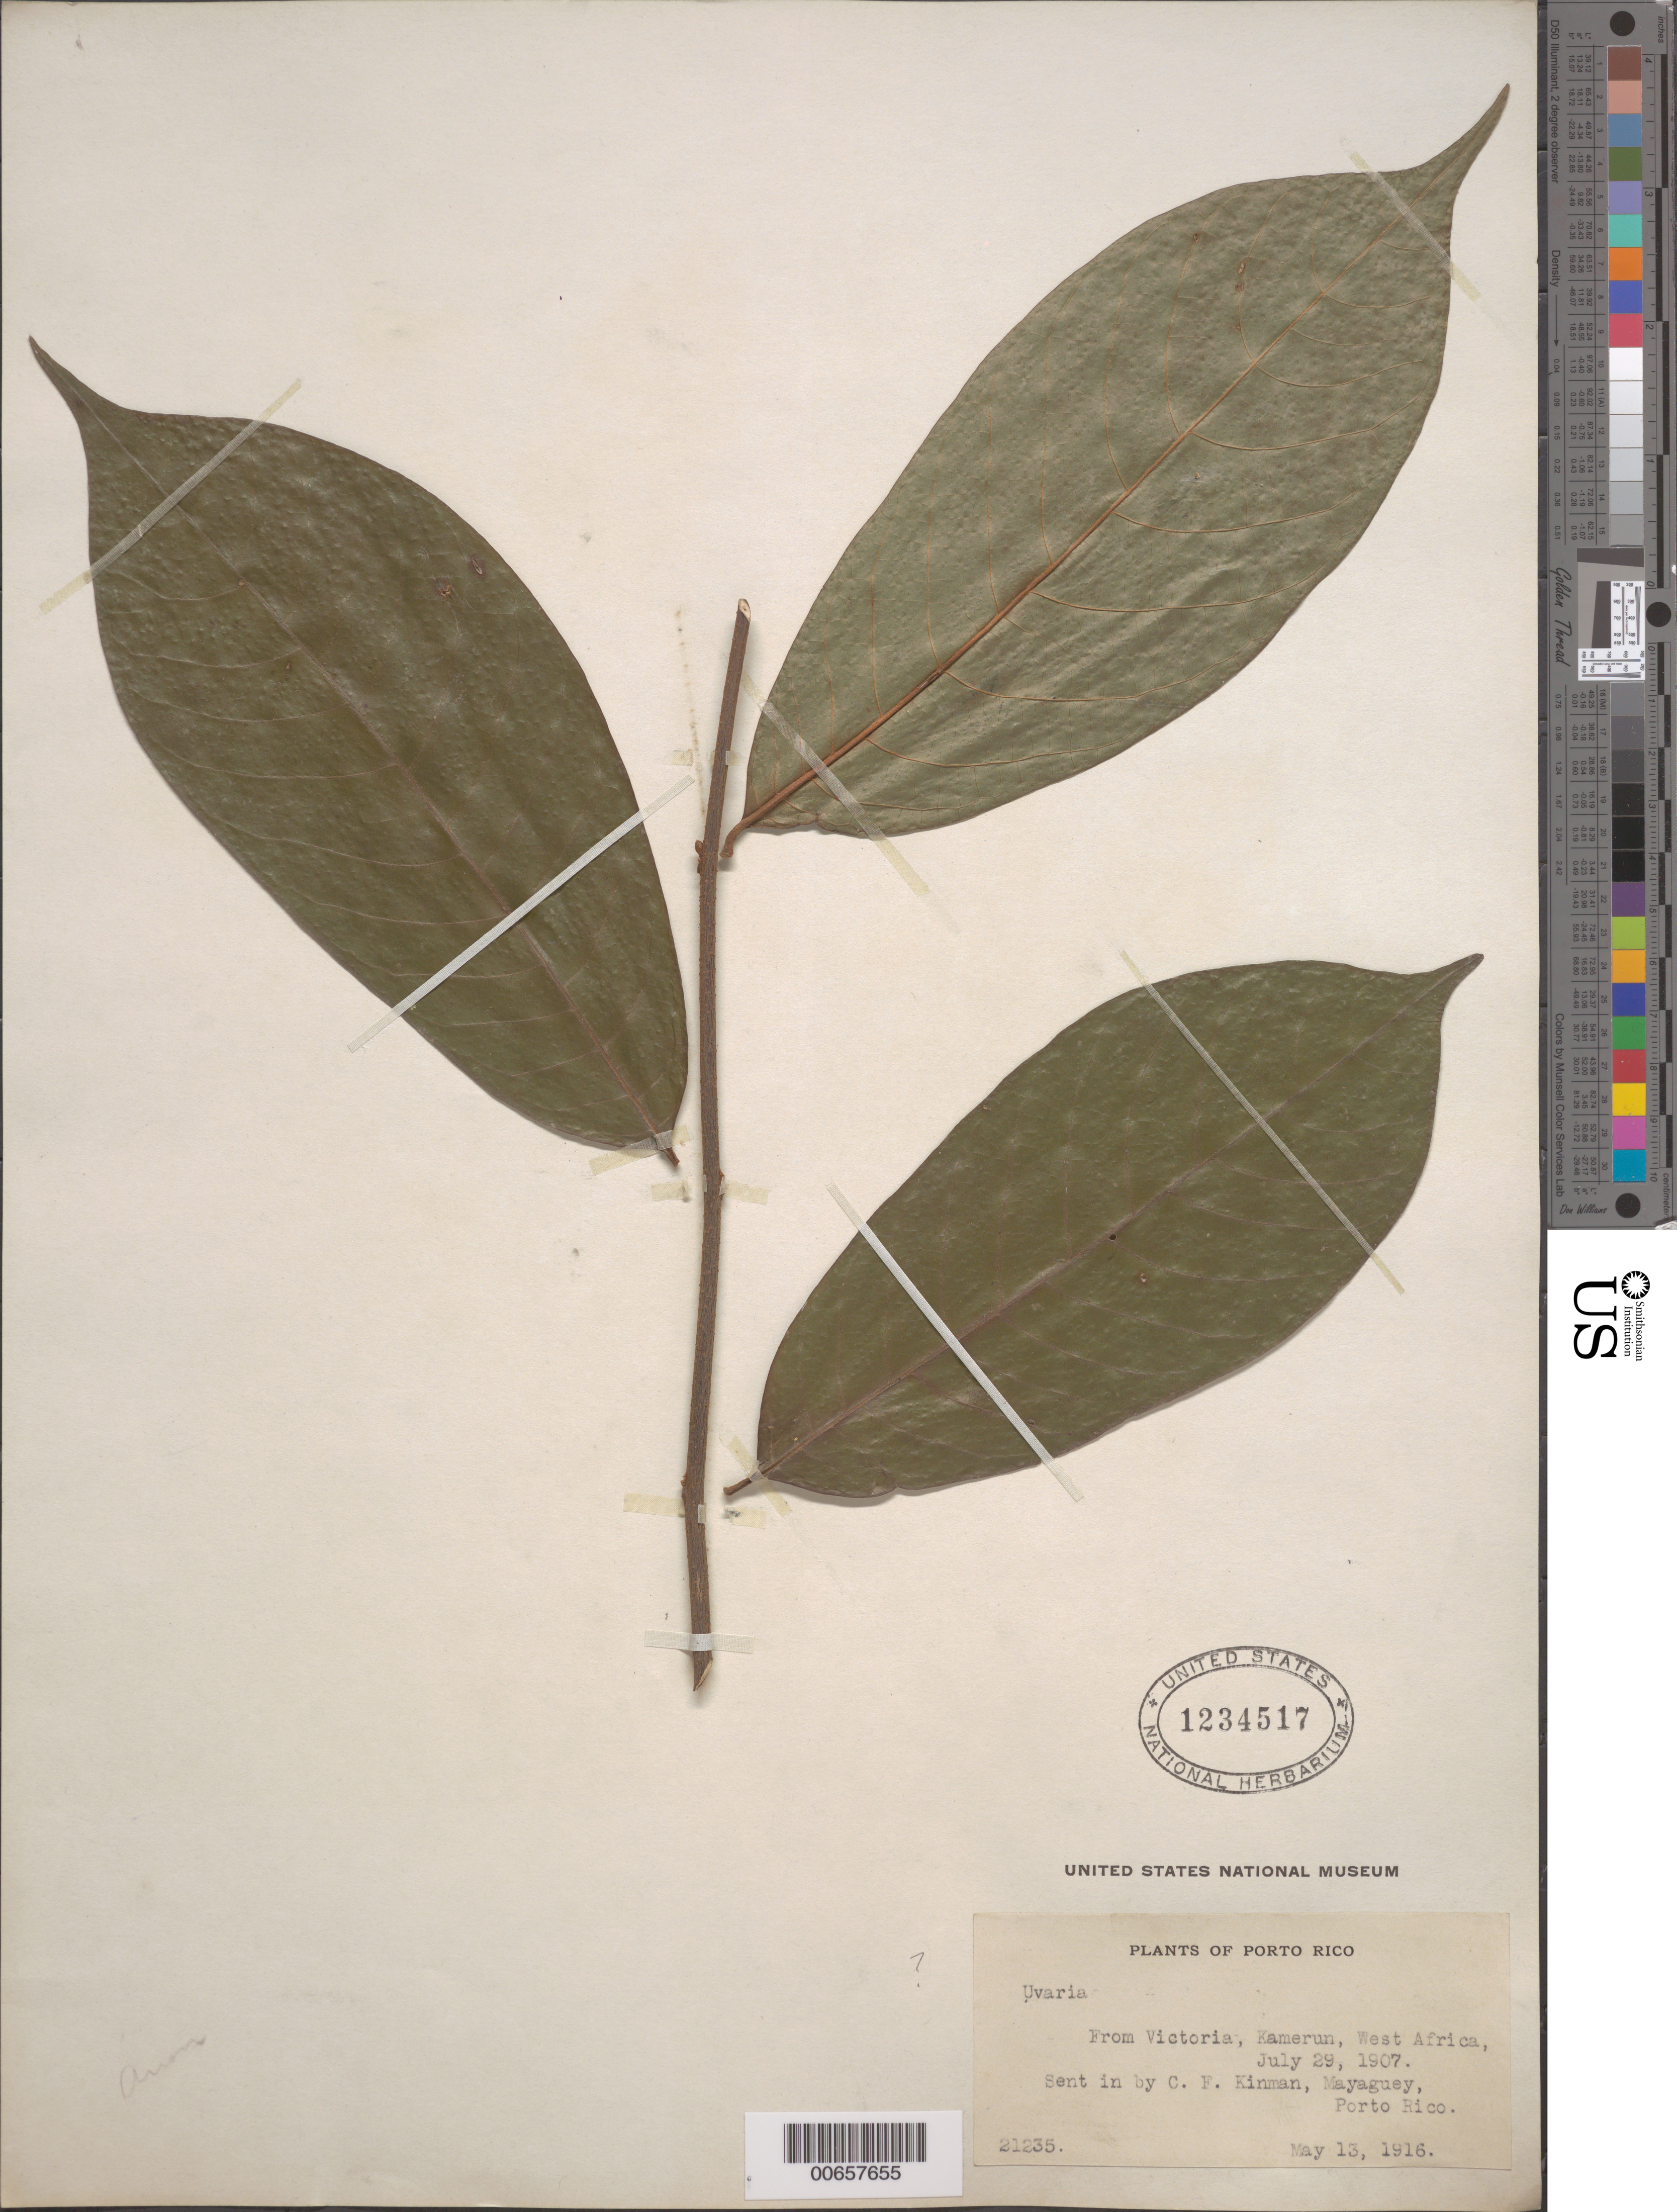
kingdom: Plantae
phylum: Tracheophyta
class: Magnoliopsida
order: Magnoliales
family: Annonaceae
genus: Uvaria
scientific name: Uvaria sp.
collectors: C. Kinman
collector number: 21235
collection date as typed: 29 Jul 1907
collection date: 1907-07-29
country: Cameroon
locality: Victoria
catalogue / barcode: US 1234517